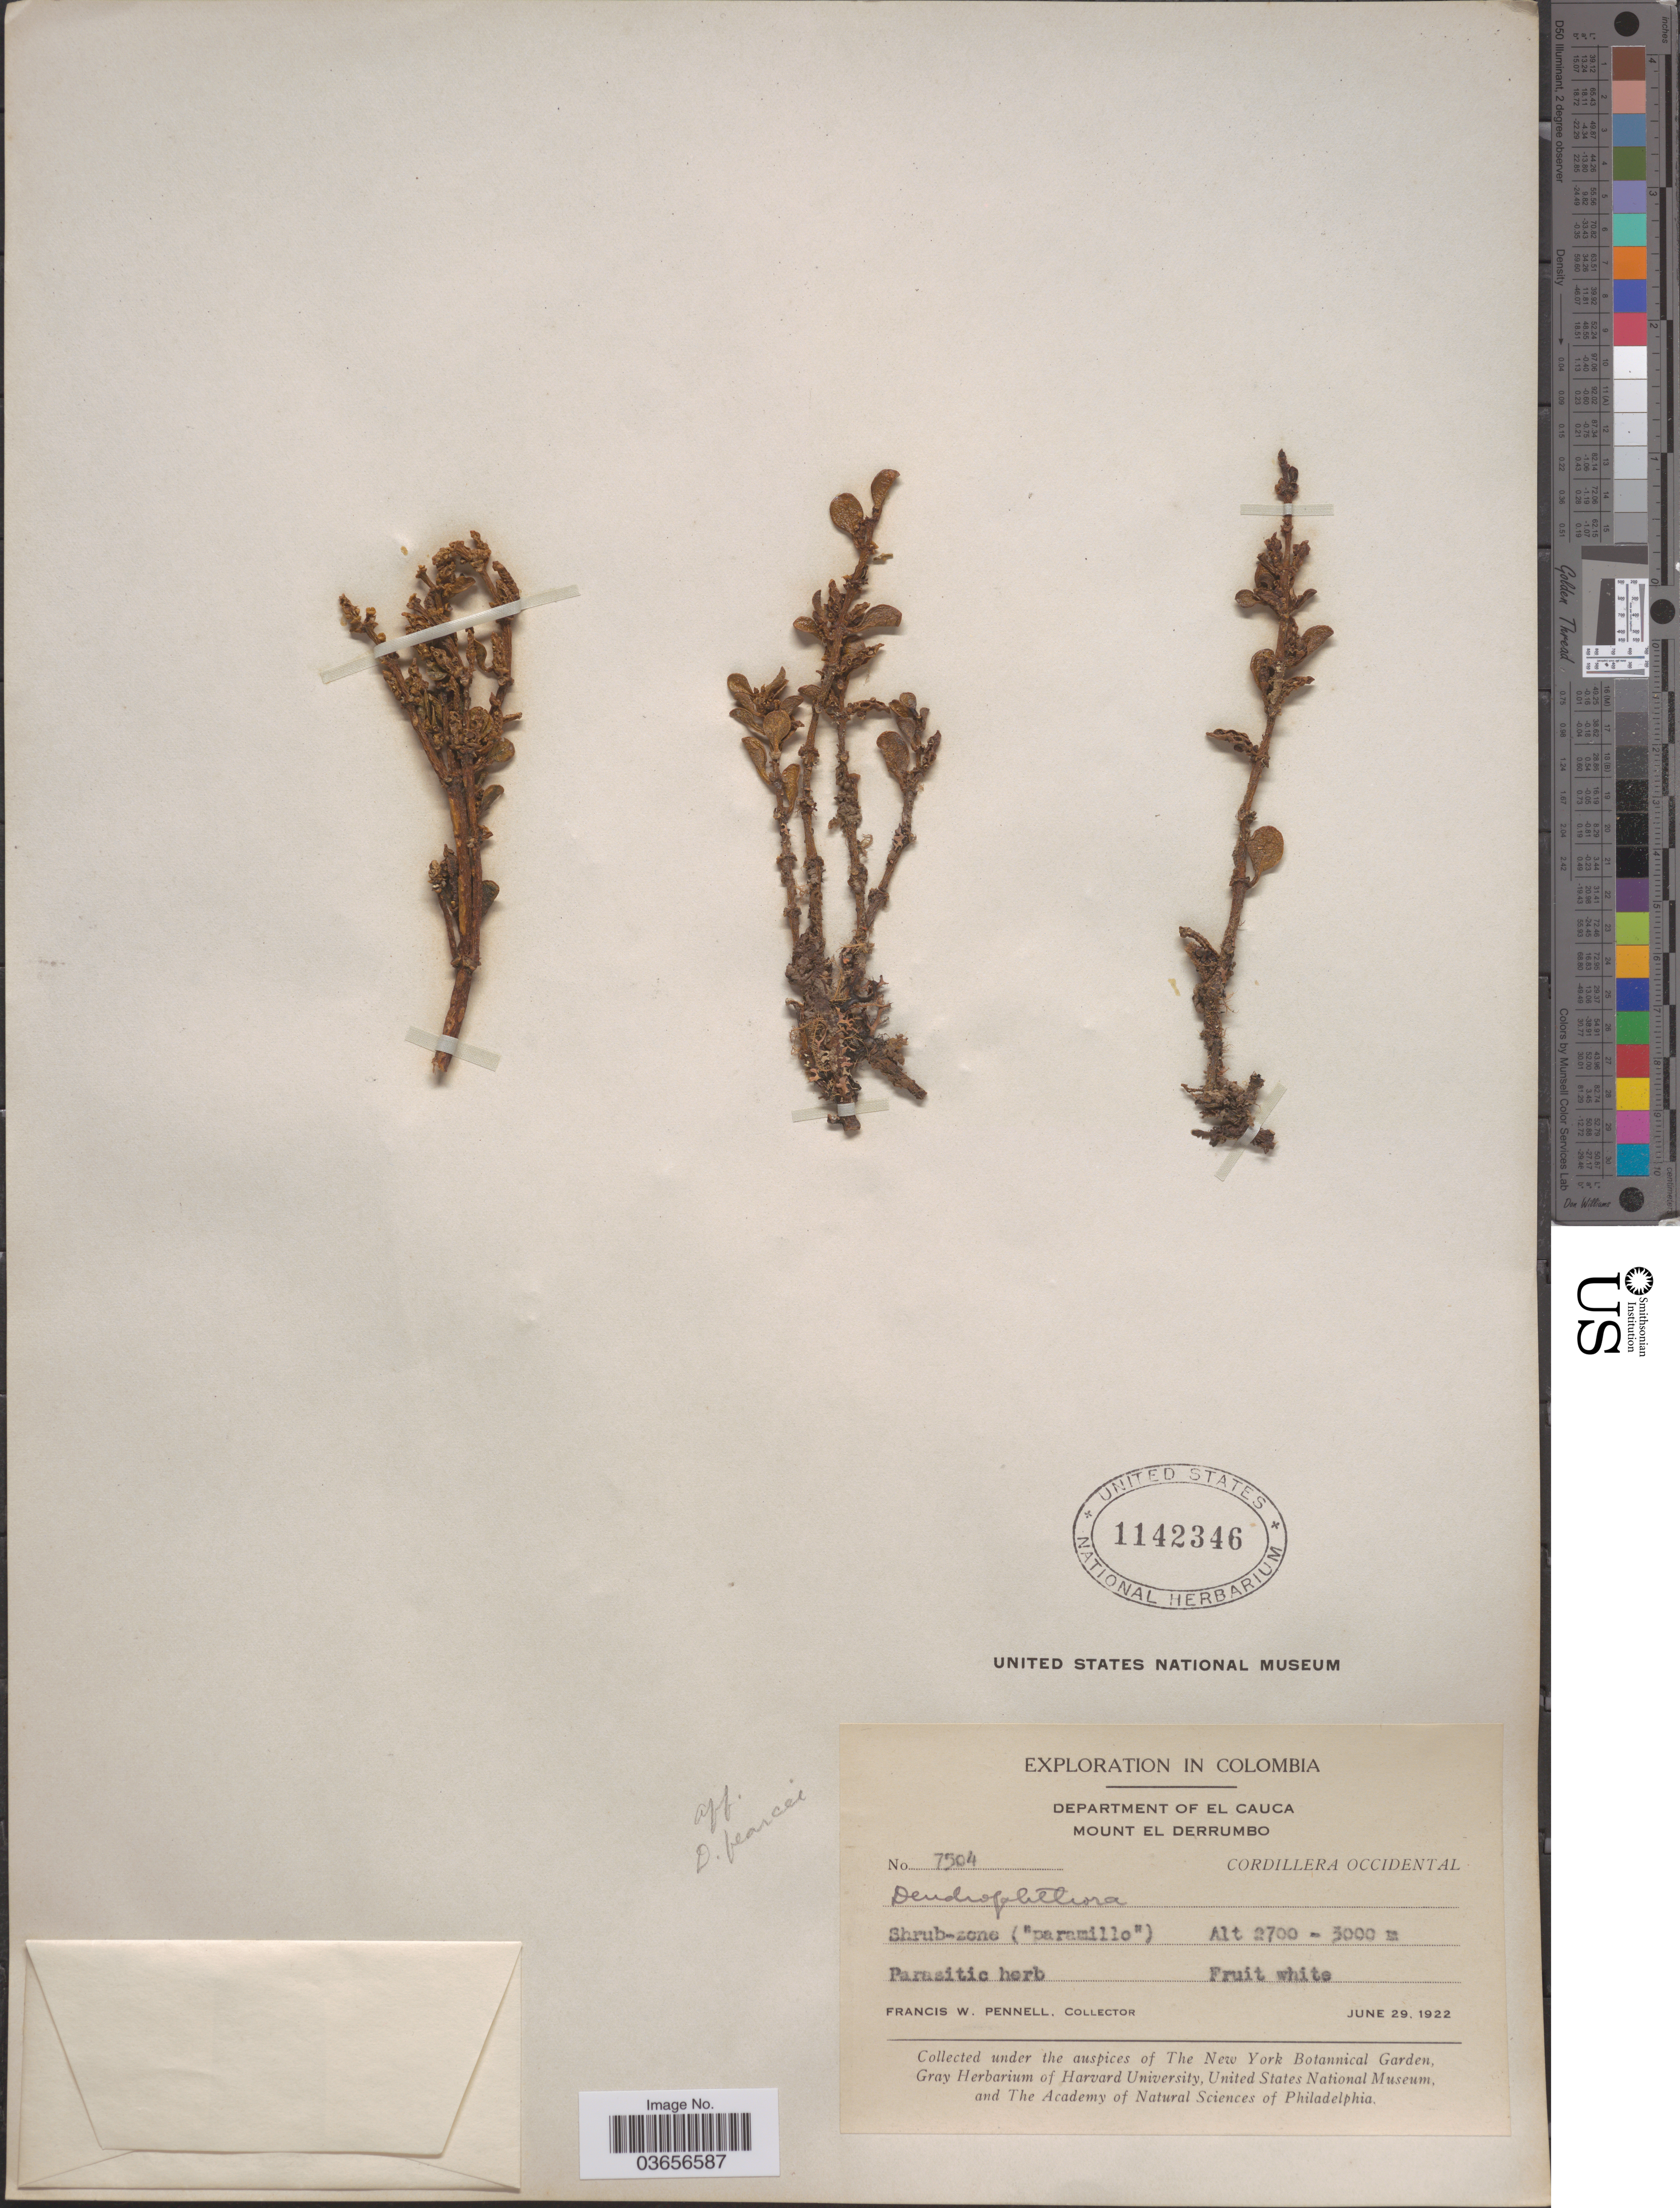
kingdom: Plantae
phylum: Tracheophyta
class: Magnoliopsida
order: Santalales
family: Viscaceae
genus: Dendrophthora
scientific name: Dendrophthora pearcei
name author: (Rusby) Kuijt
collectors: F. W. Pennell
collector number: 7504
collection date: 1922-06-29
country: Colombia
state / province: Cauca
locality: Department of El Cauca, Mount El Derrumbo. Cordillera Occidental.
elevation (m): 2700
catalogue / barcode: US 1142346